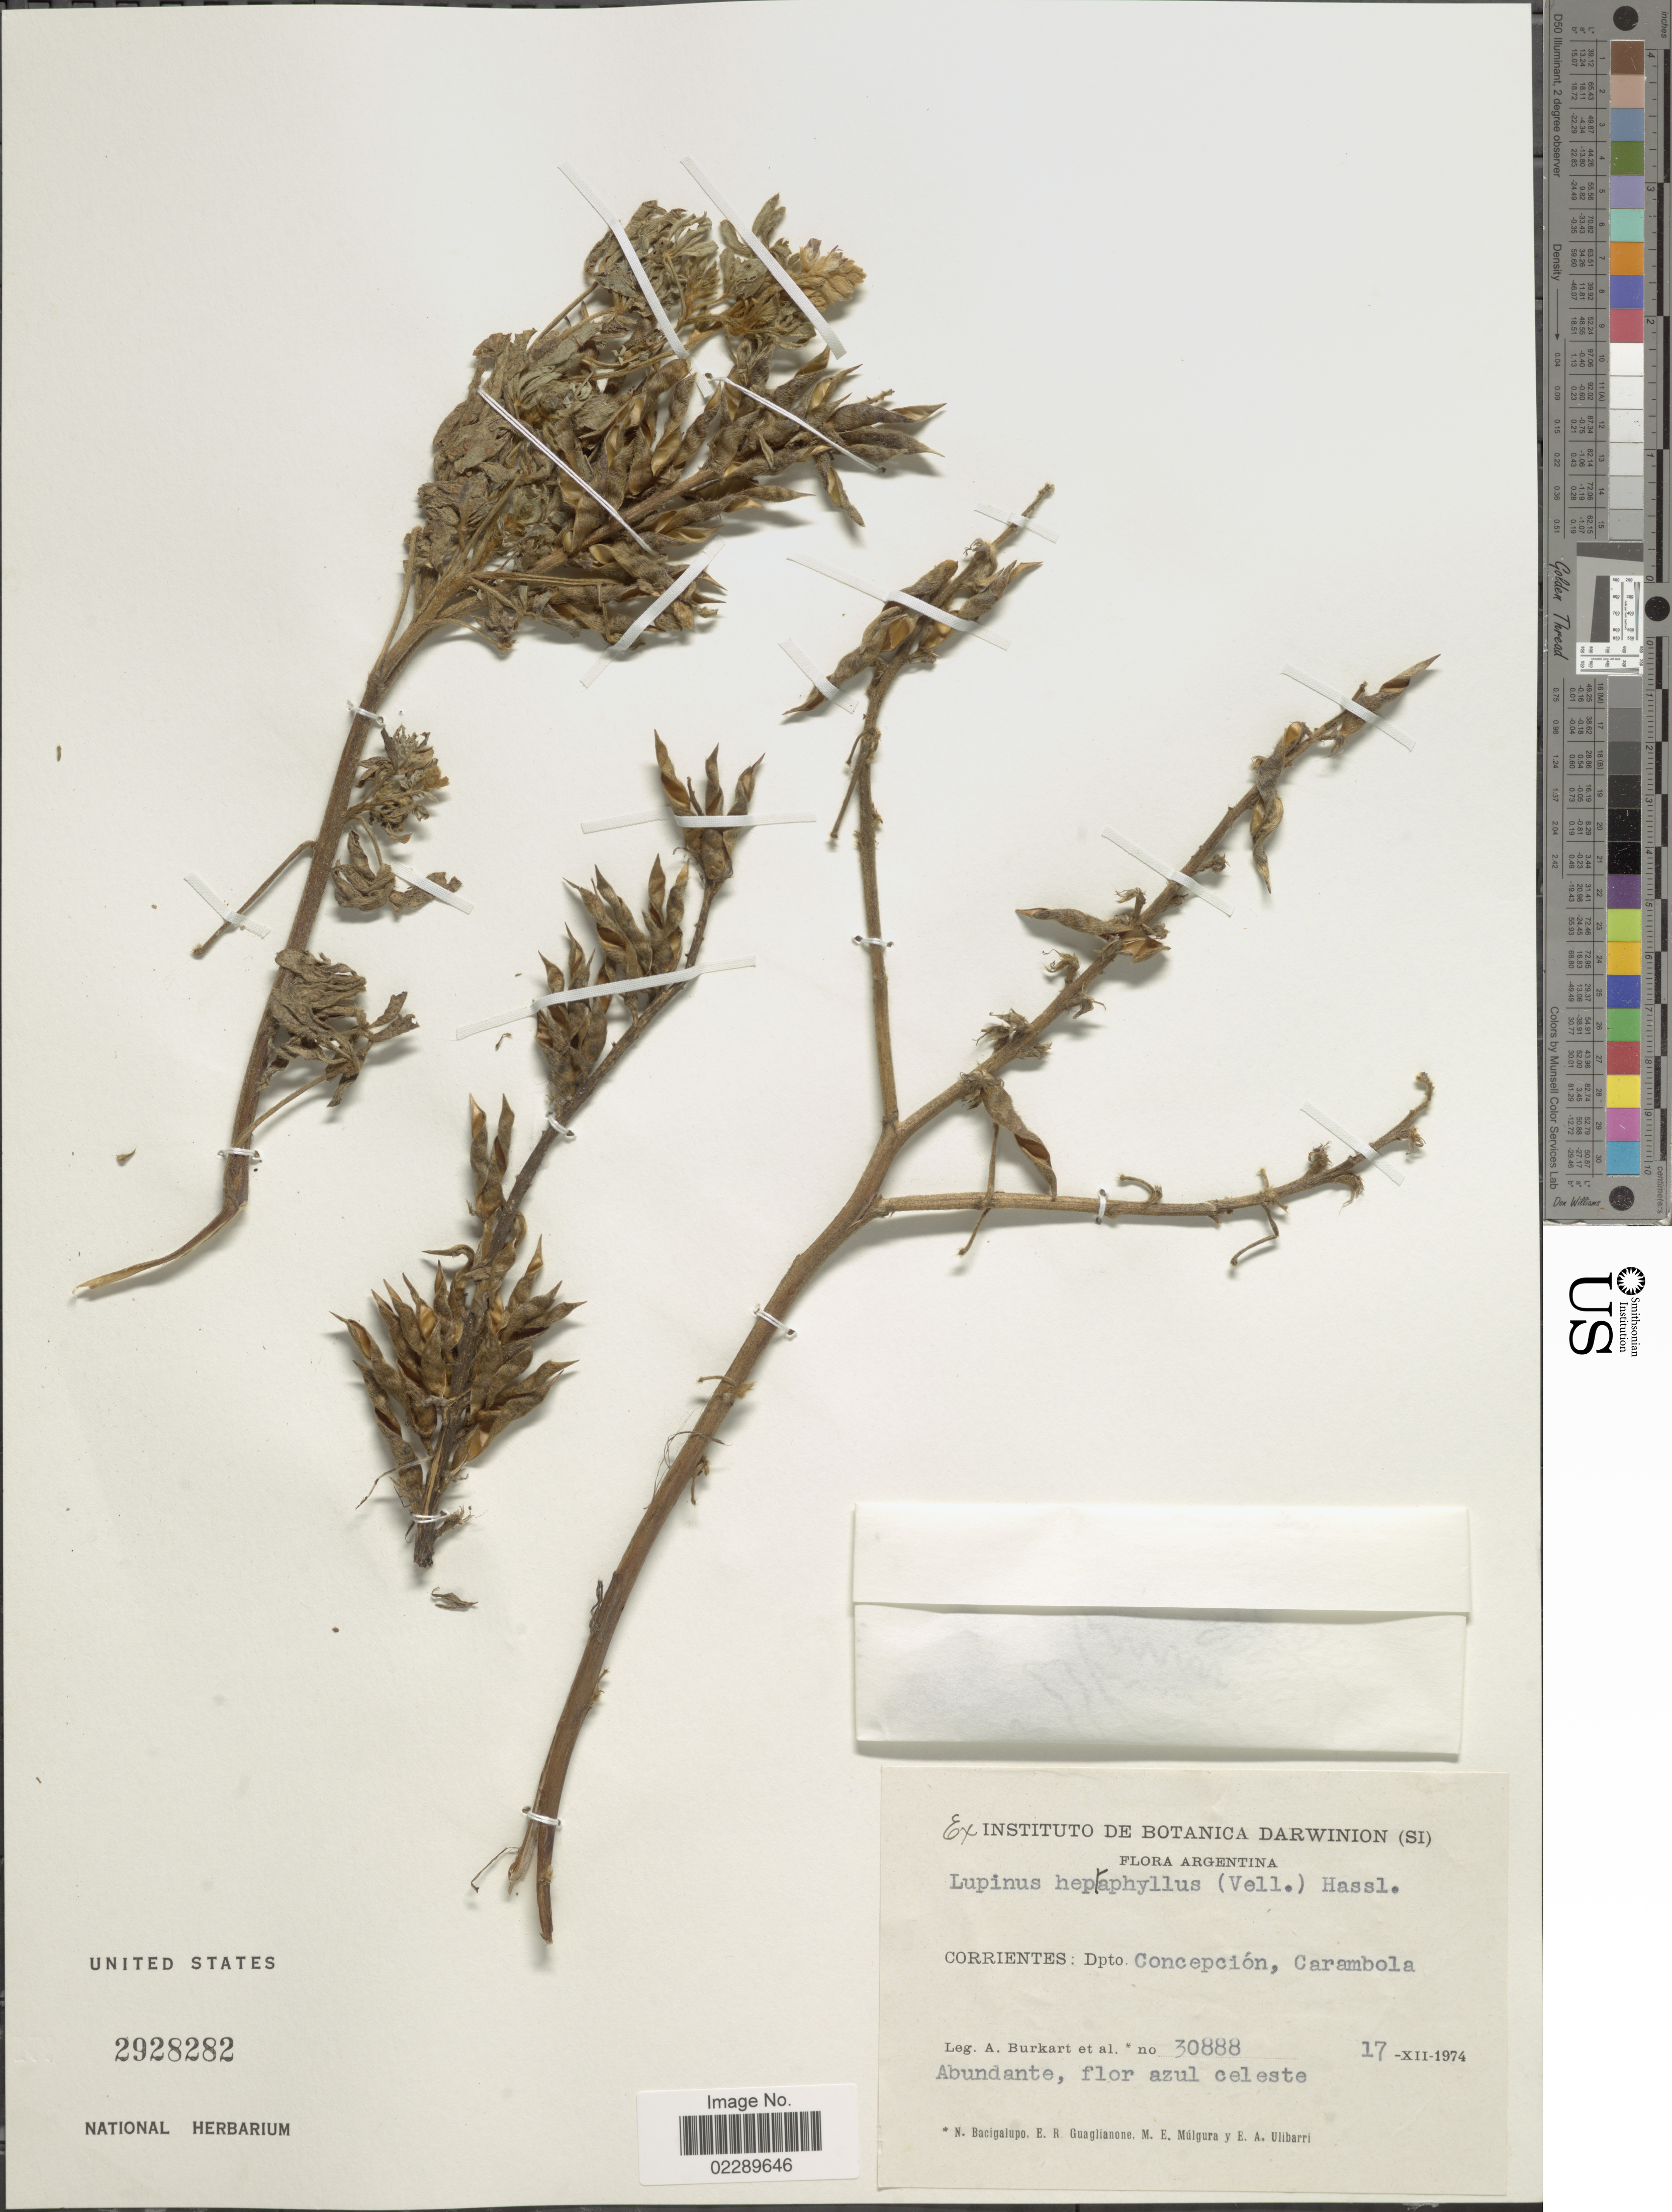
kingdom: Plantae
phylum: Tracheophyta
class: Magnoliopsida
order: Fabales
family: Fabaceae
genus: Lupinus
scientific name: Lupinus gibertianus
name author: C.P. Sm.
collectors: A. E. Burkart, N. M. Bacigalupo, E. R. Guaglianone, M. Múlgura & E. A. Ulibarri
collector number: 30888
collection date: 1974-12-17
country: Argentina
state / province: Corrientes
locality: Corrientes: Dpto. Concepción, Carambola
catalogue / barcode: US 2928282